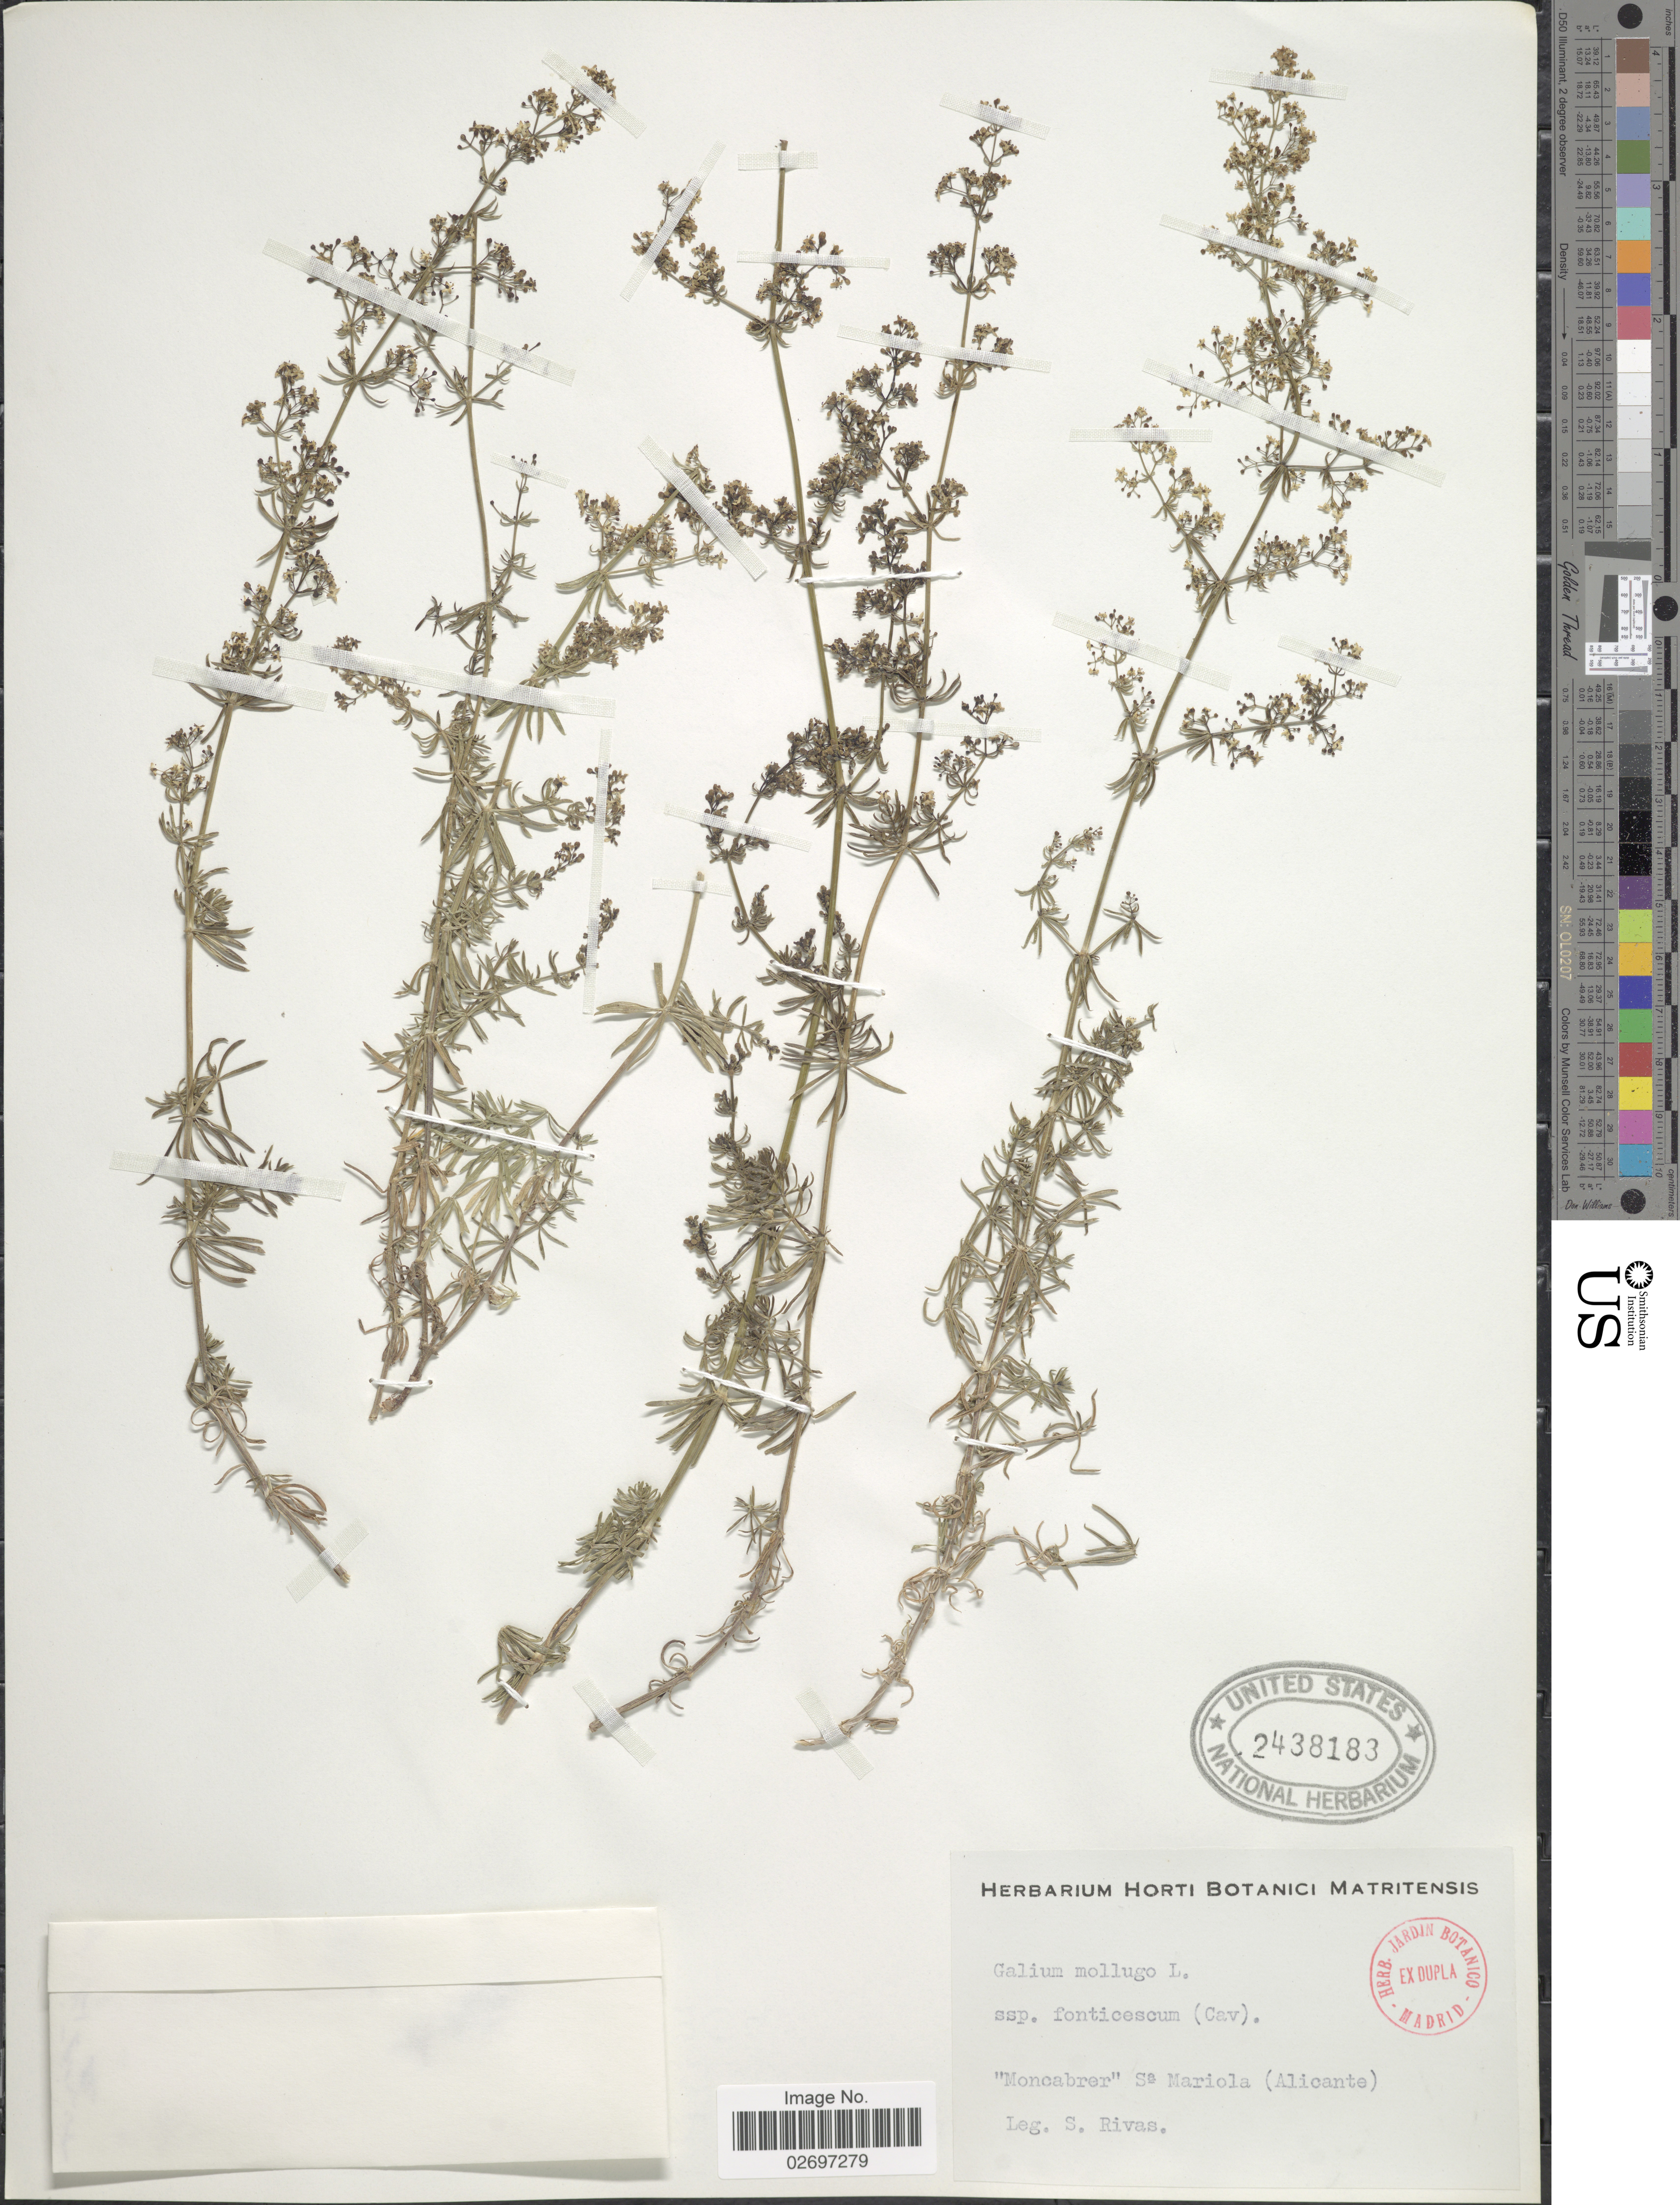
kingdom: Plantae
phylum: Tracheophyta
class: Magnoliopsida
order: Gentianales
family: Rubiaceae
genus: Galium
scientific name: Galium mollugo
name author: L.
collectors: S. Rivas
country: Spain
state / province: Valenciana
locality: Moncabrer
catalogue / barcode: US 2438183